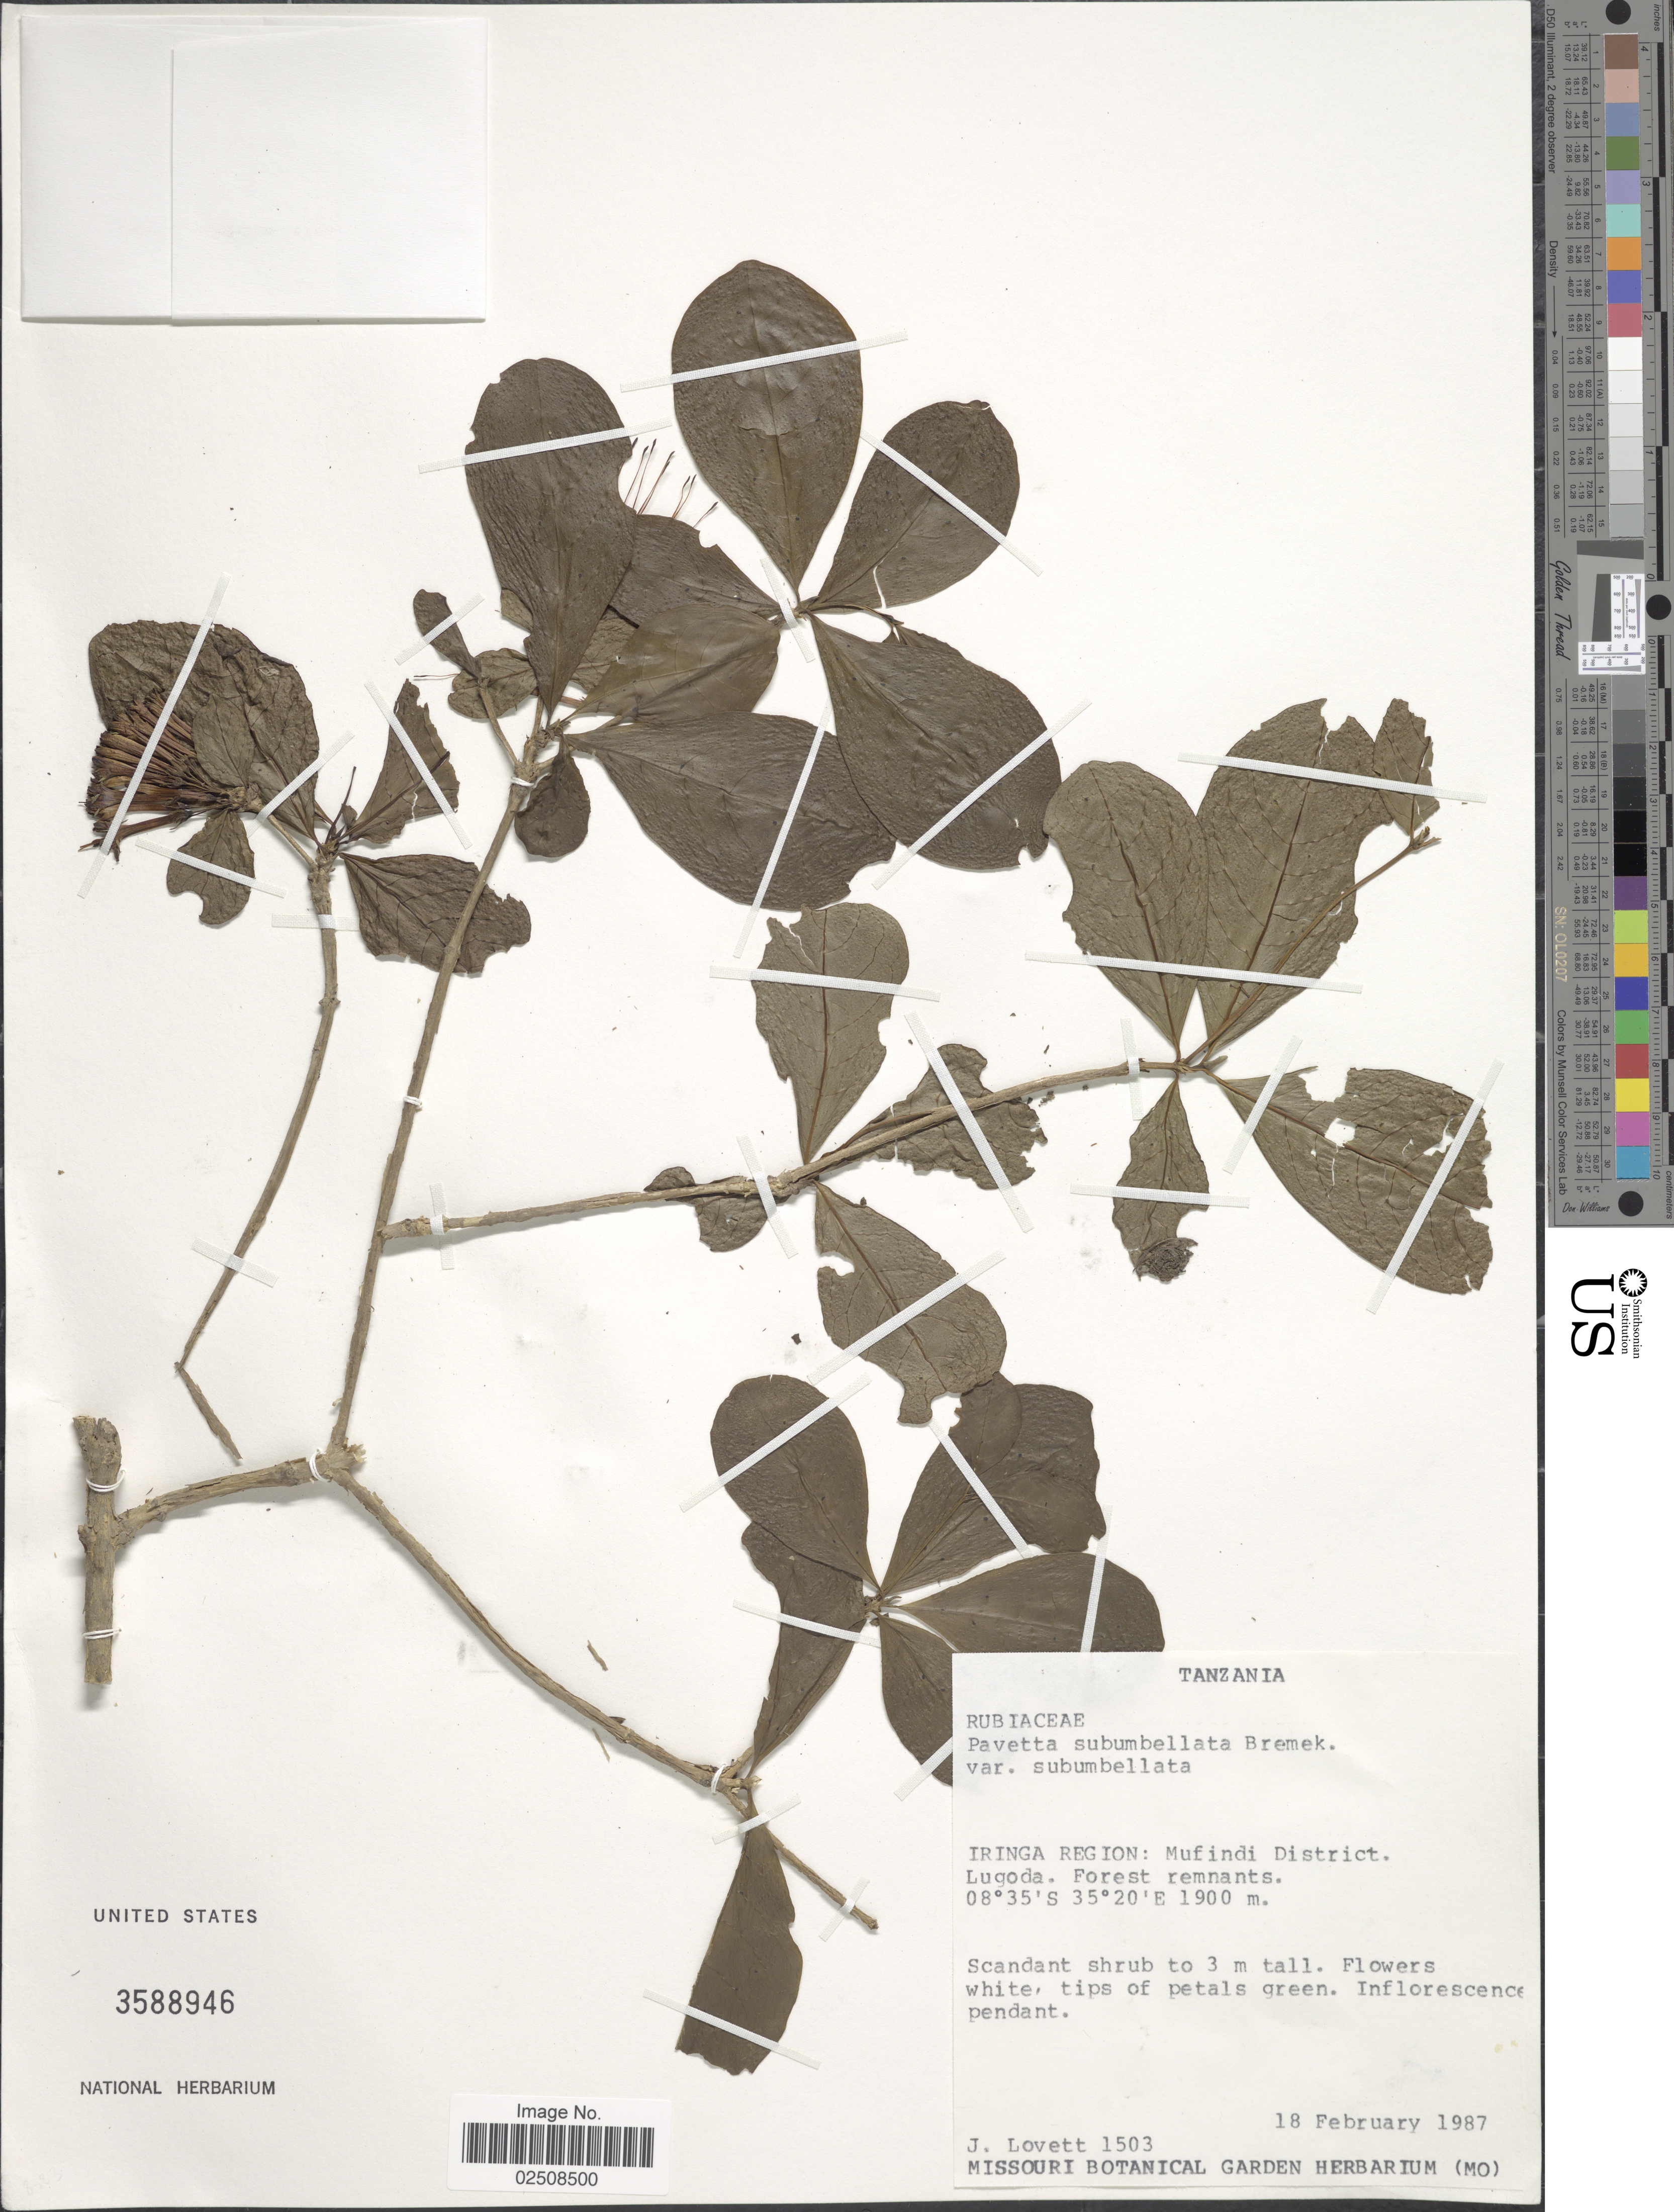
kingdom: Plantae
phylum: Tracheophyta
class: Magnoliopsida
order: Gentianales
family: Rubiaceae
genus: Pavetta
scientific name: Pavetta subumbellata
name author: Bremek.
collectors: J. Lovett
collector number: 1503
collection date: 1987-02-18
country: Tanzania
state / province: Iringa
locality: Iringa Region: Mufindi District. Lugoda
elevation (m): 1900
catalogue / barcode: US 3588946